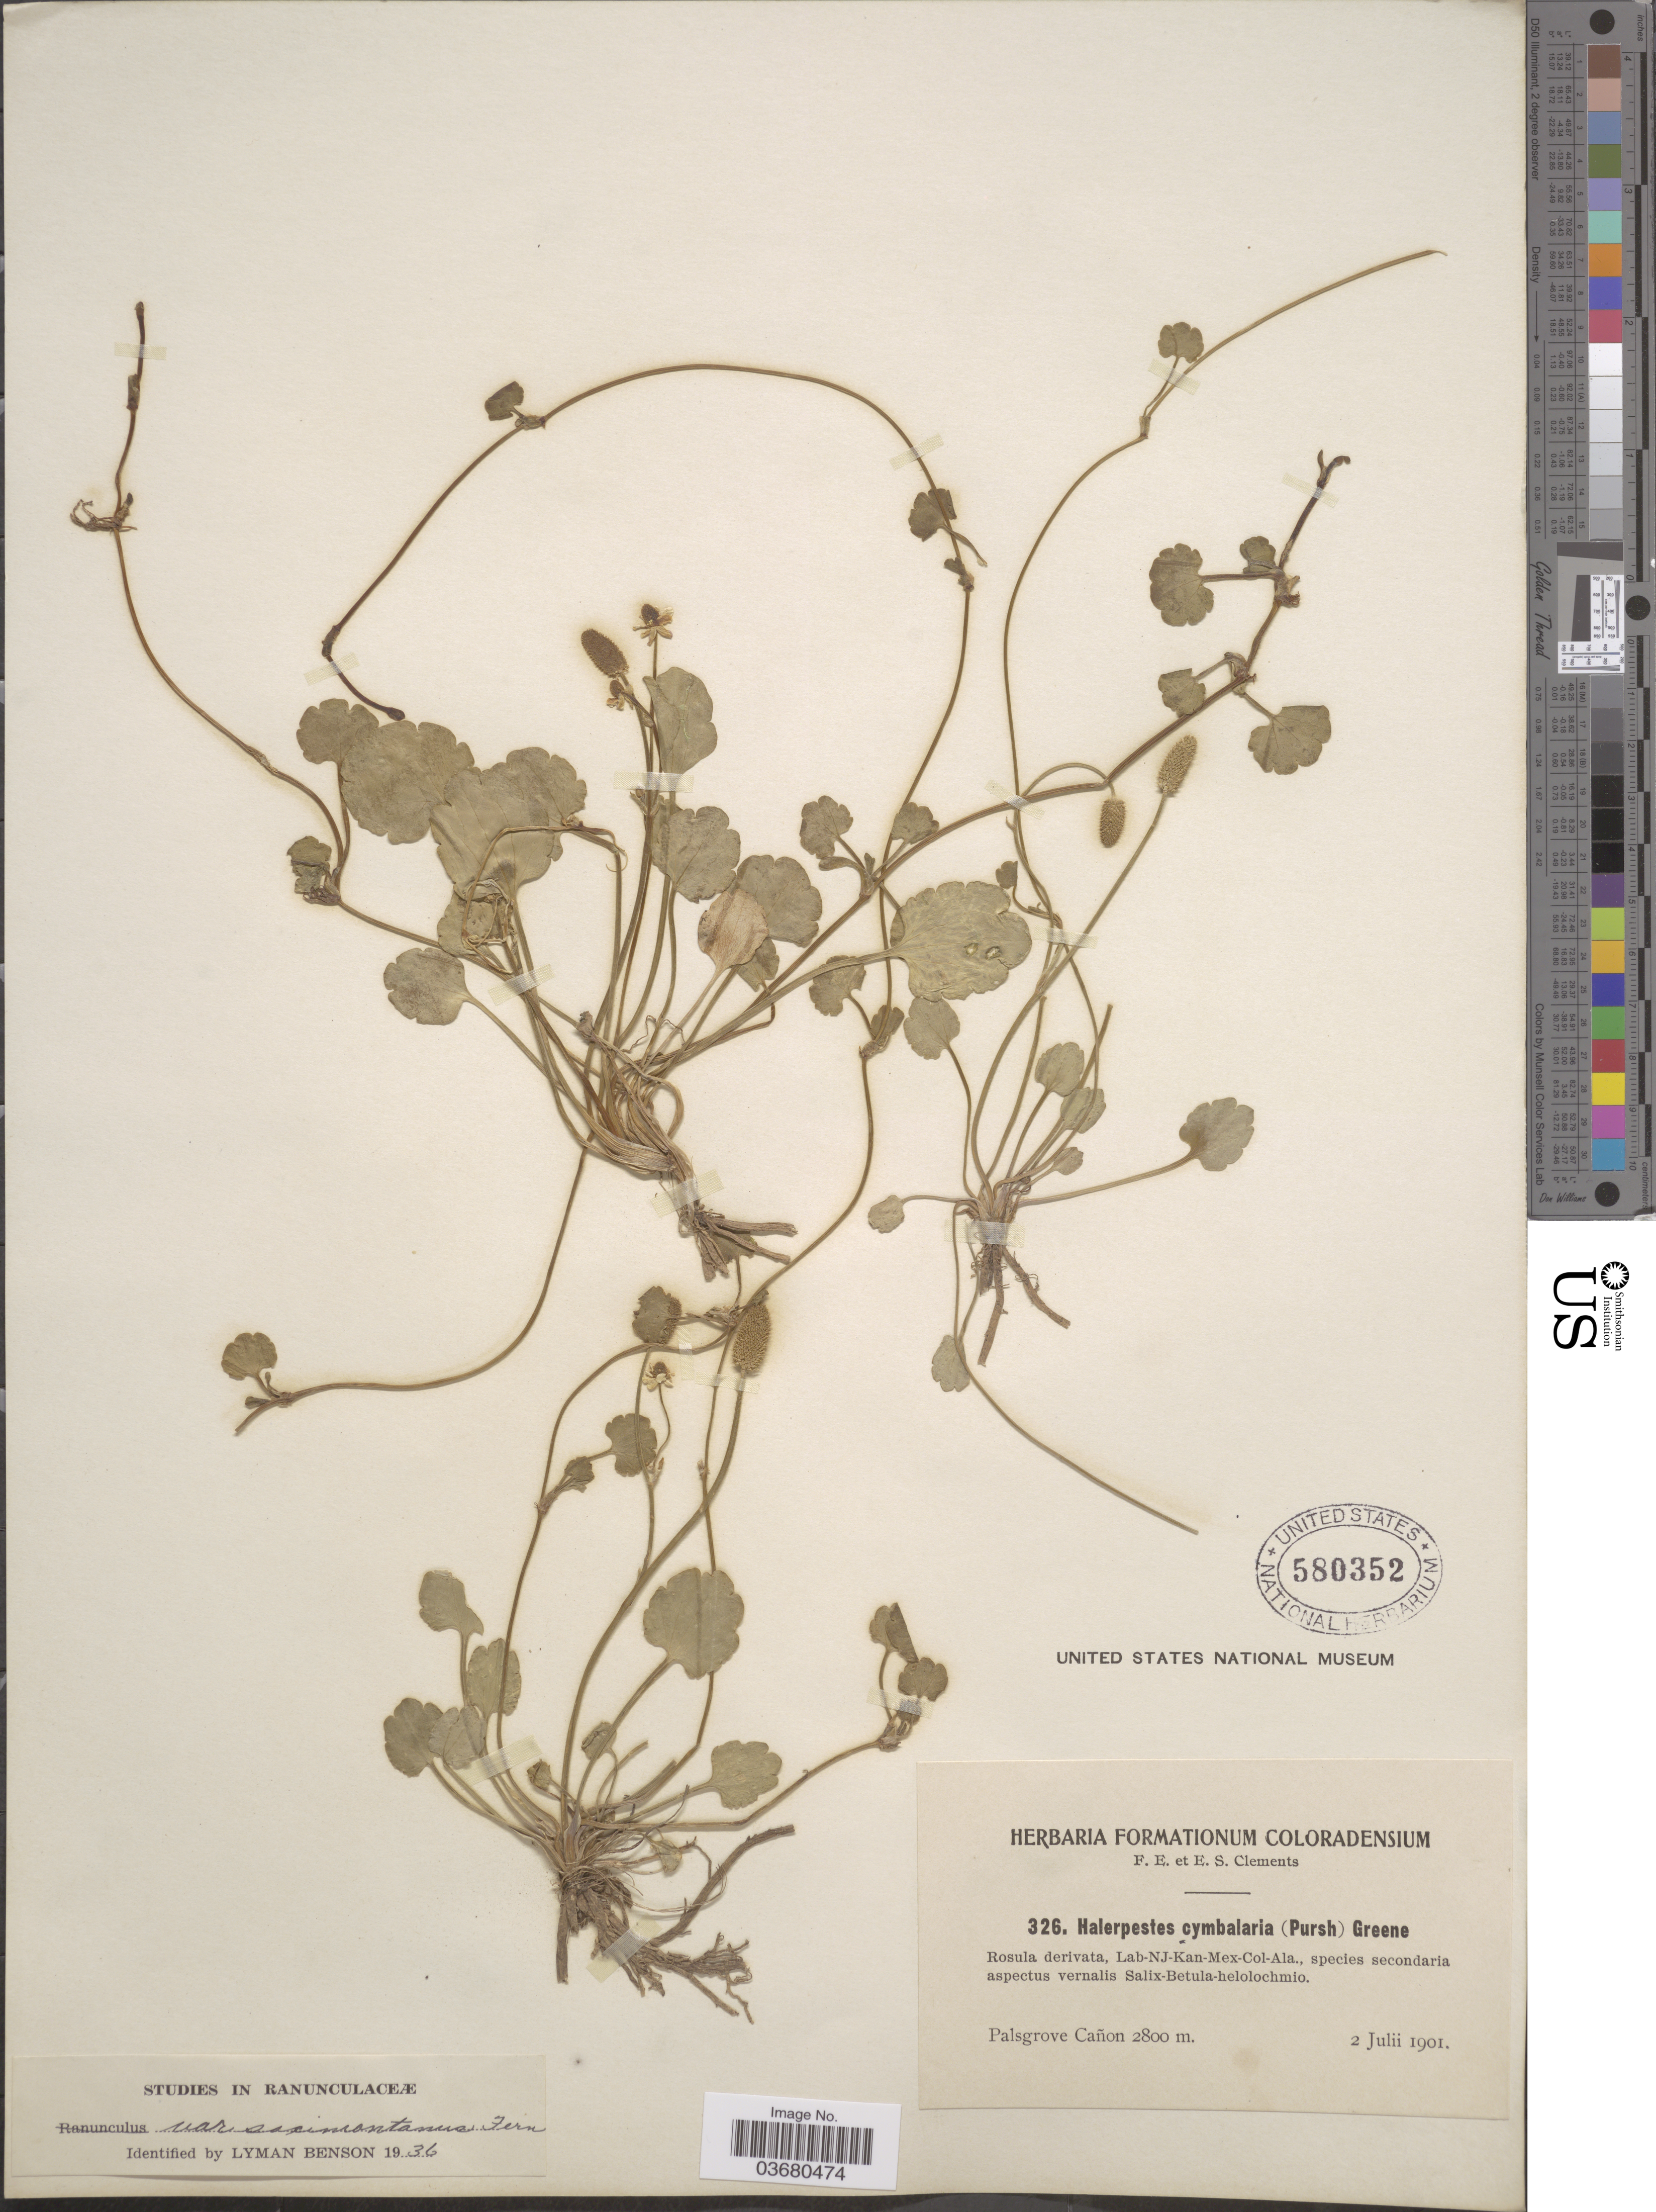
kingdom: Plantae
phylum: Tracheophyta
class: Magnoliopsida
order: Ranunculales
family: Ranunculaceae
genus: Halerpestes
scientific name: Halerpestes cymbalaria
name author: (Pursh) Greene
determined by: Strong, M. T., (US), Smithsonian Institution - National Museum of Natural History (UNITED STATES)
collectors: F. E. Clements & E. S. Clements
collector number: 326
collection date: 1901-07-02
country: United States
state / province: Colorado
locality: Rosula derivata, Lab-NJ-Kan-Mex-Col-Ala. Palsgrove Cañon.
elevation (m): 2800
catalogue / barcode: US 580352